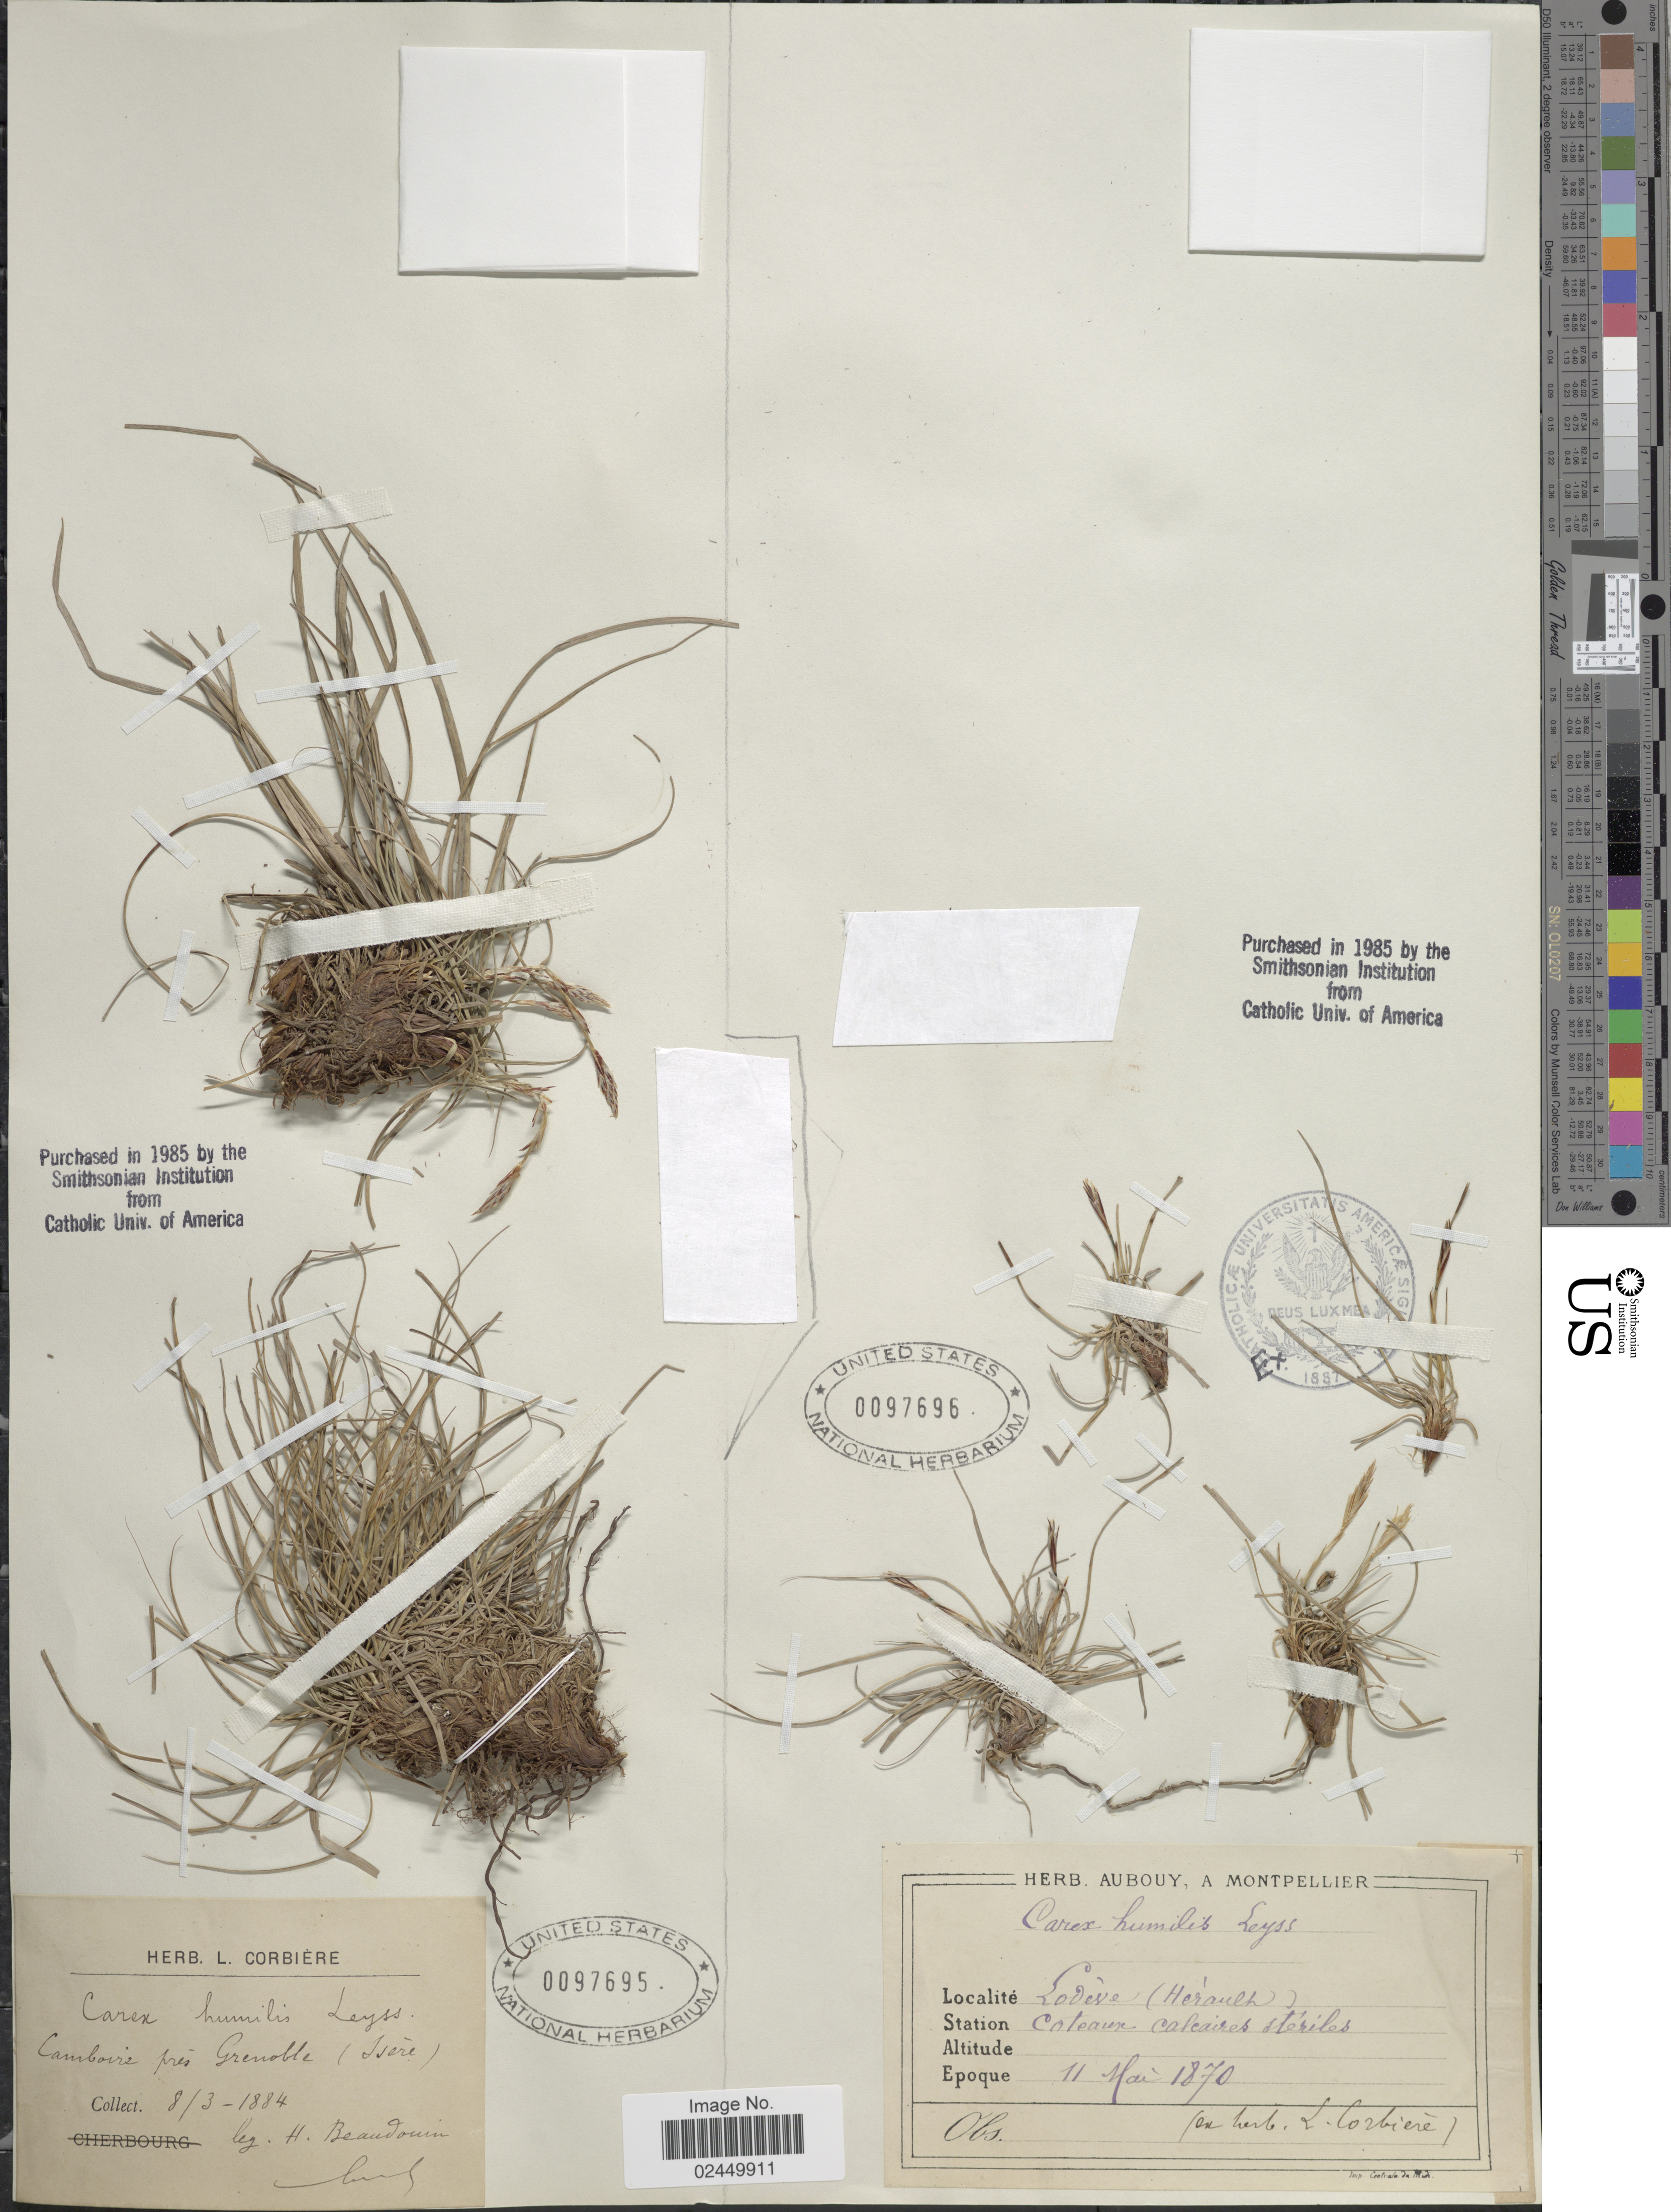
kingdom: Plantae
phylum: Tracheophyta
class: Liliopsida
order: Poales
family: Cyperaceae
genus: Carex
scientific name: Carex humilis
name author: Leyss.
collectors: Beaudouin, H.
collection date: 1884-03-08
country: France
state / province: Auvergne-Rhône-Alpes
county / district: Isère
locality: Camboirs pres Grenoble (Isere)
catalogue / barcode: US 97695